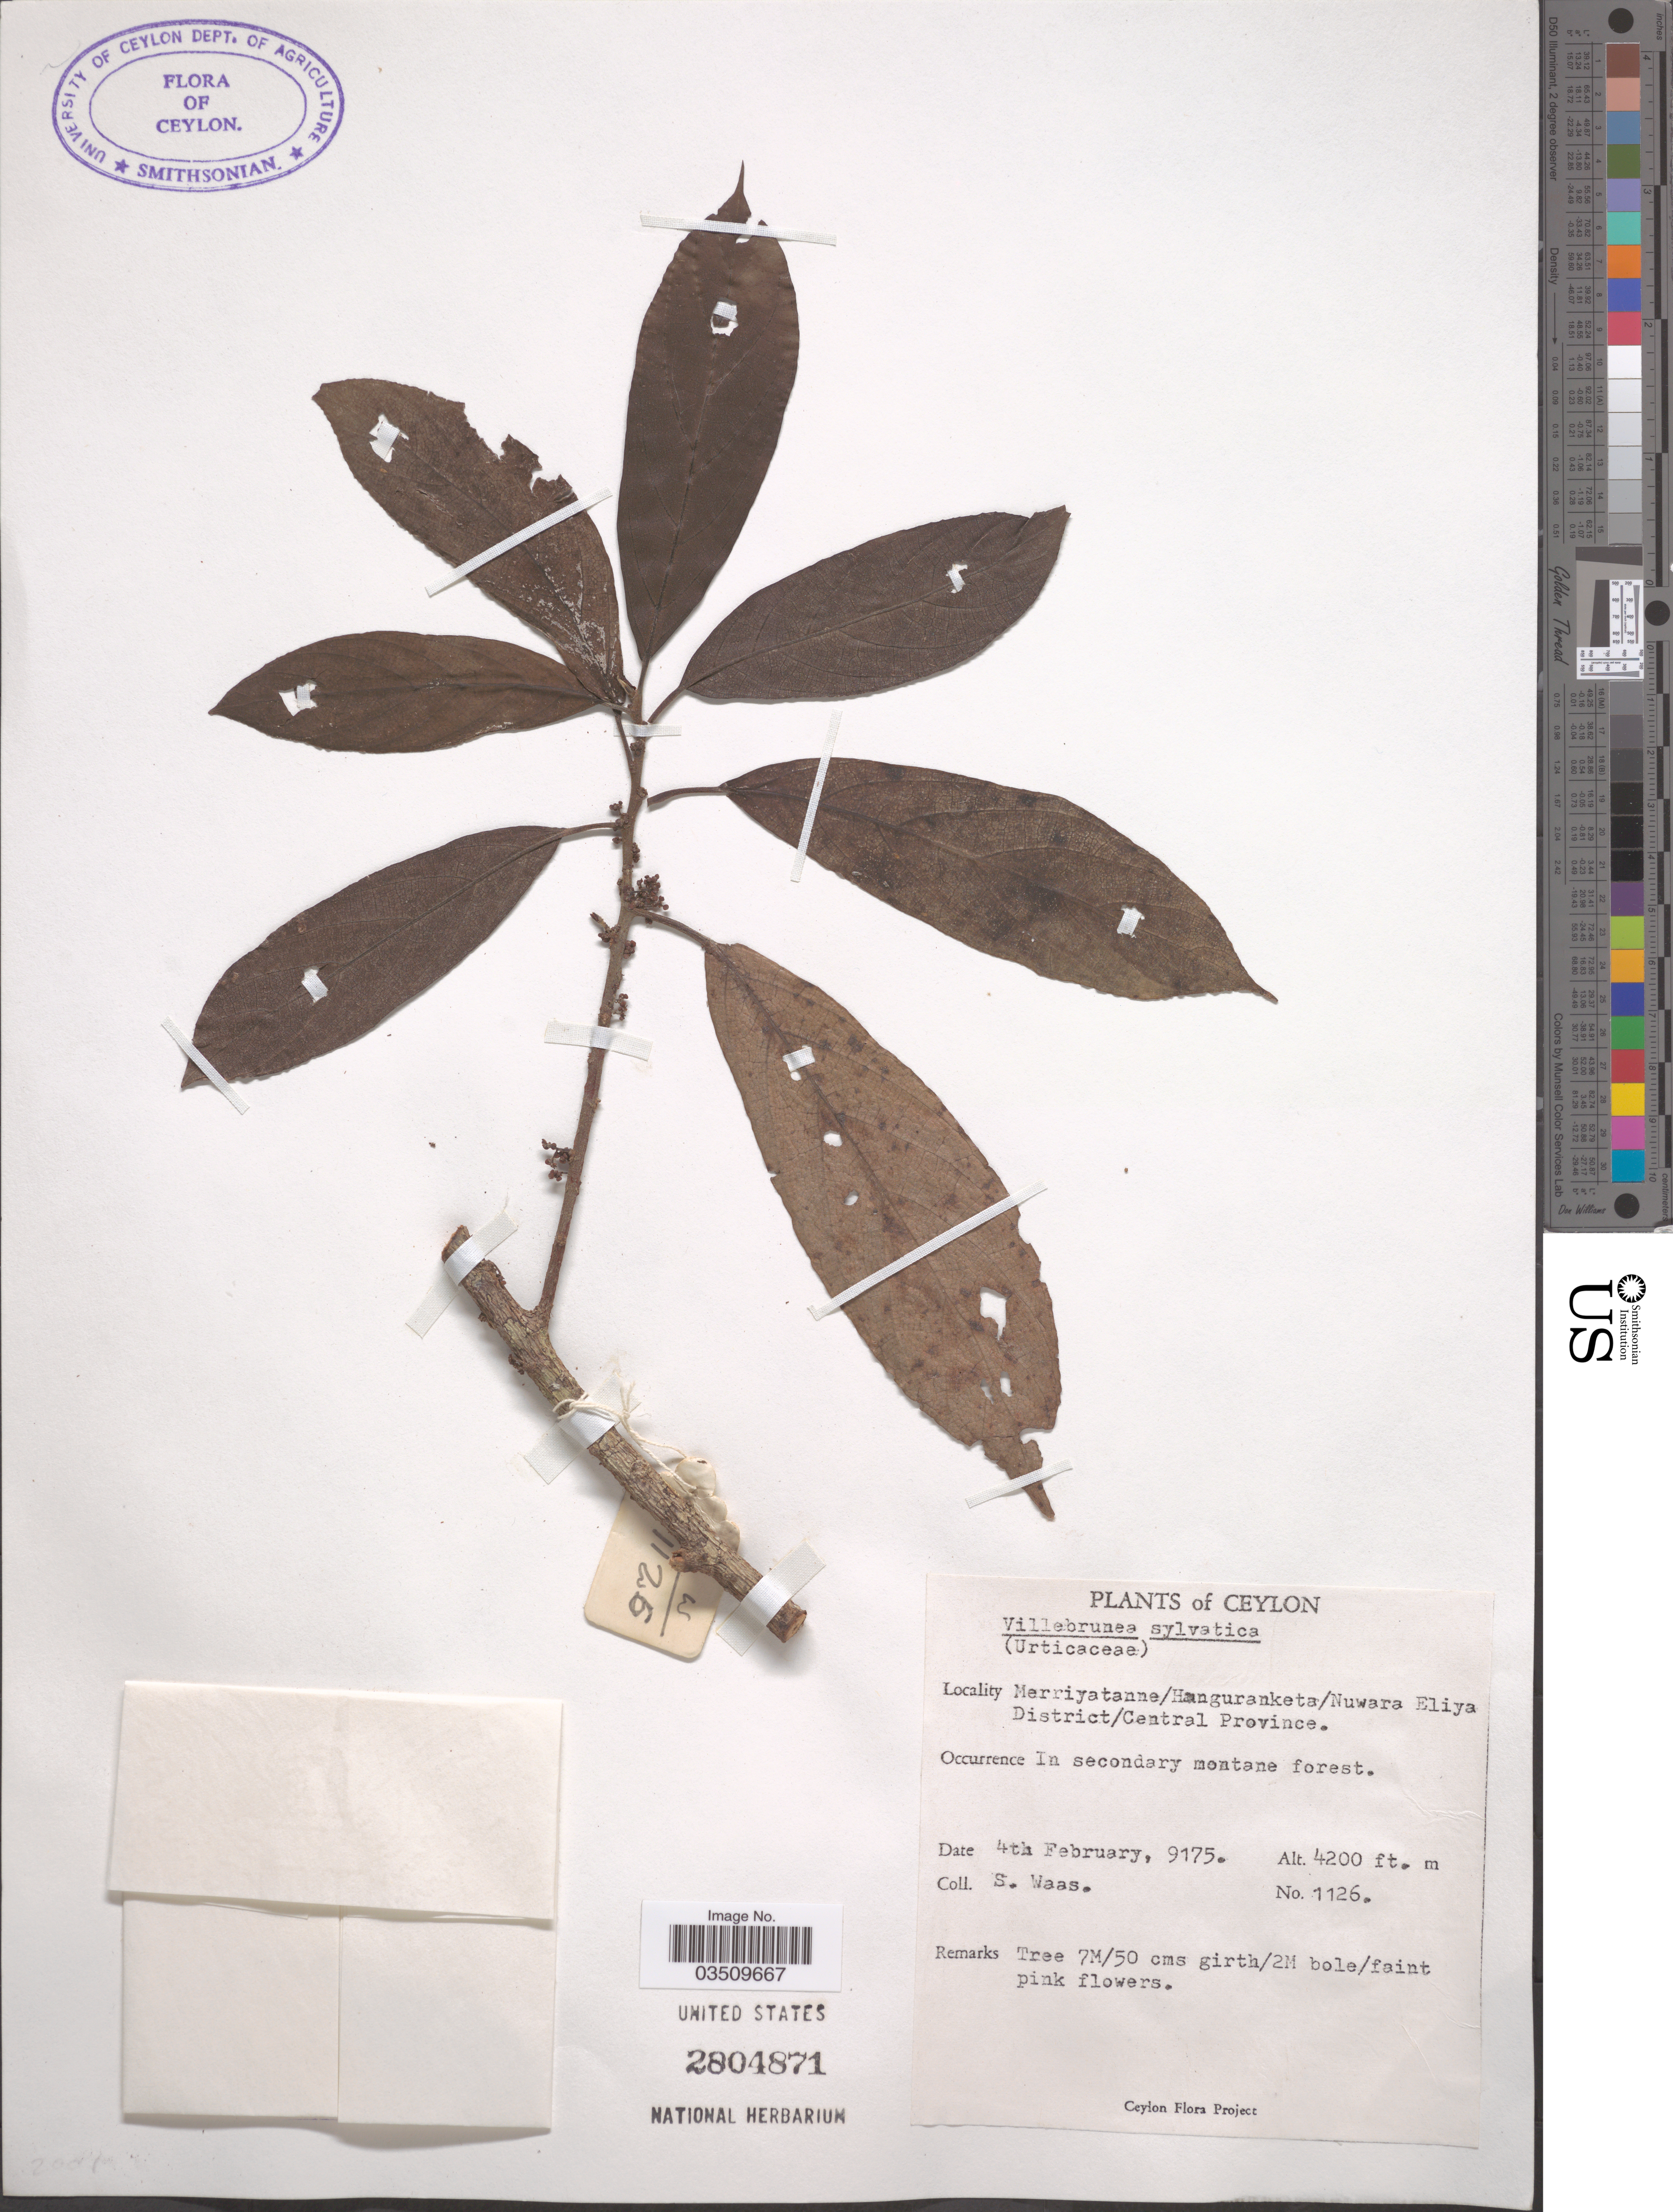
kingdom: Plantae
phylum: Tracheophyta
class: Magnoliopsida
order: Rosales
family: Urticaceae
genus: Oreocnide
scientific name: Oreocnide rubescens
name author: (Blume) Miq.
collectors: S. Waas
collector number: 1126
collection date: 1975-02-04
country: Sri Lanka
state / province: Central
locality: Ceylon. Merriyatanne/Hanguranketa/Nuwara Eliya District/ Central Province.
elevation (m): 1280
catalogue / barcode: US 2804871